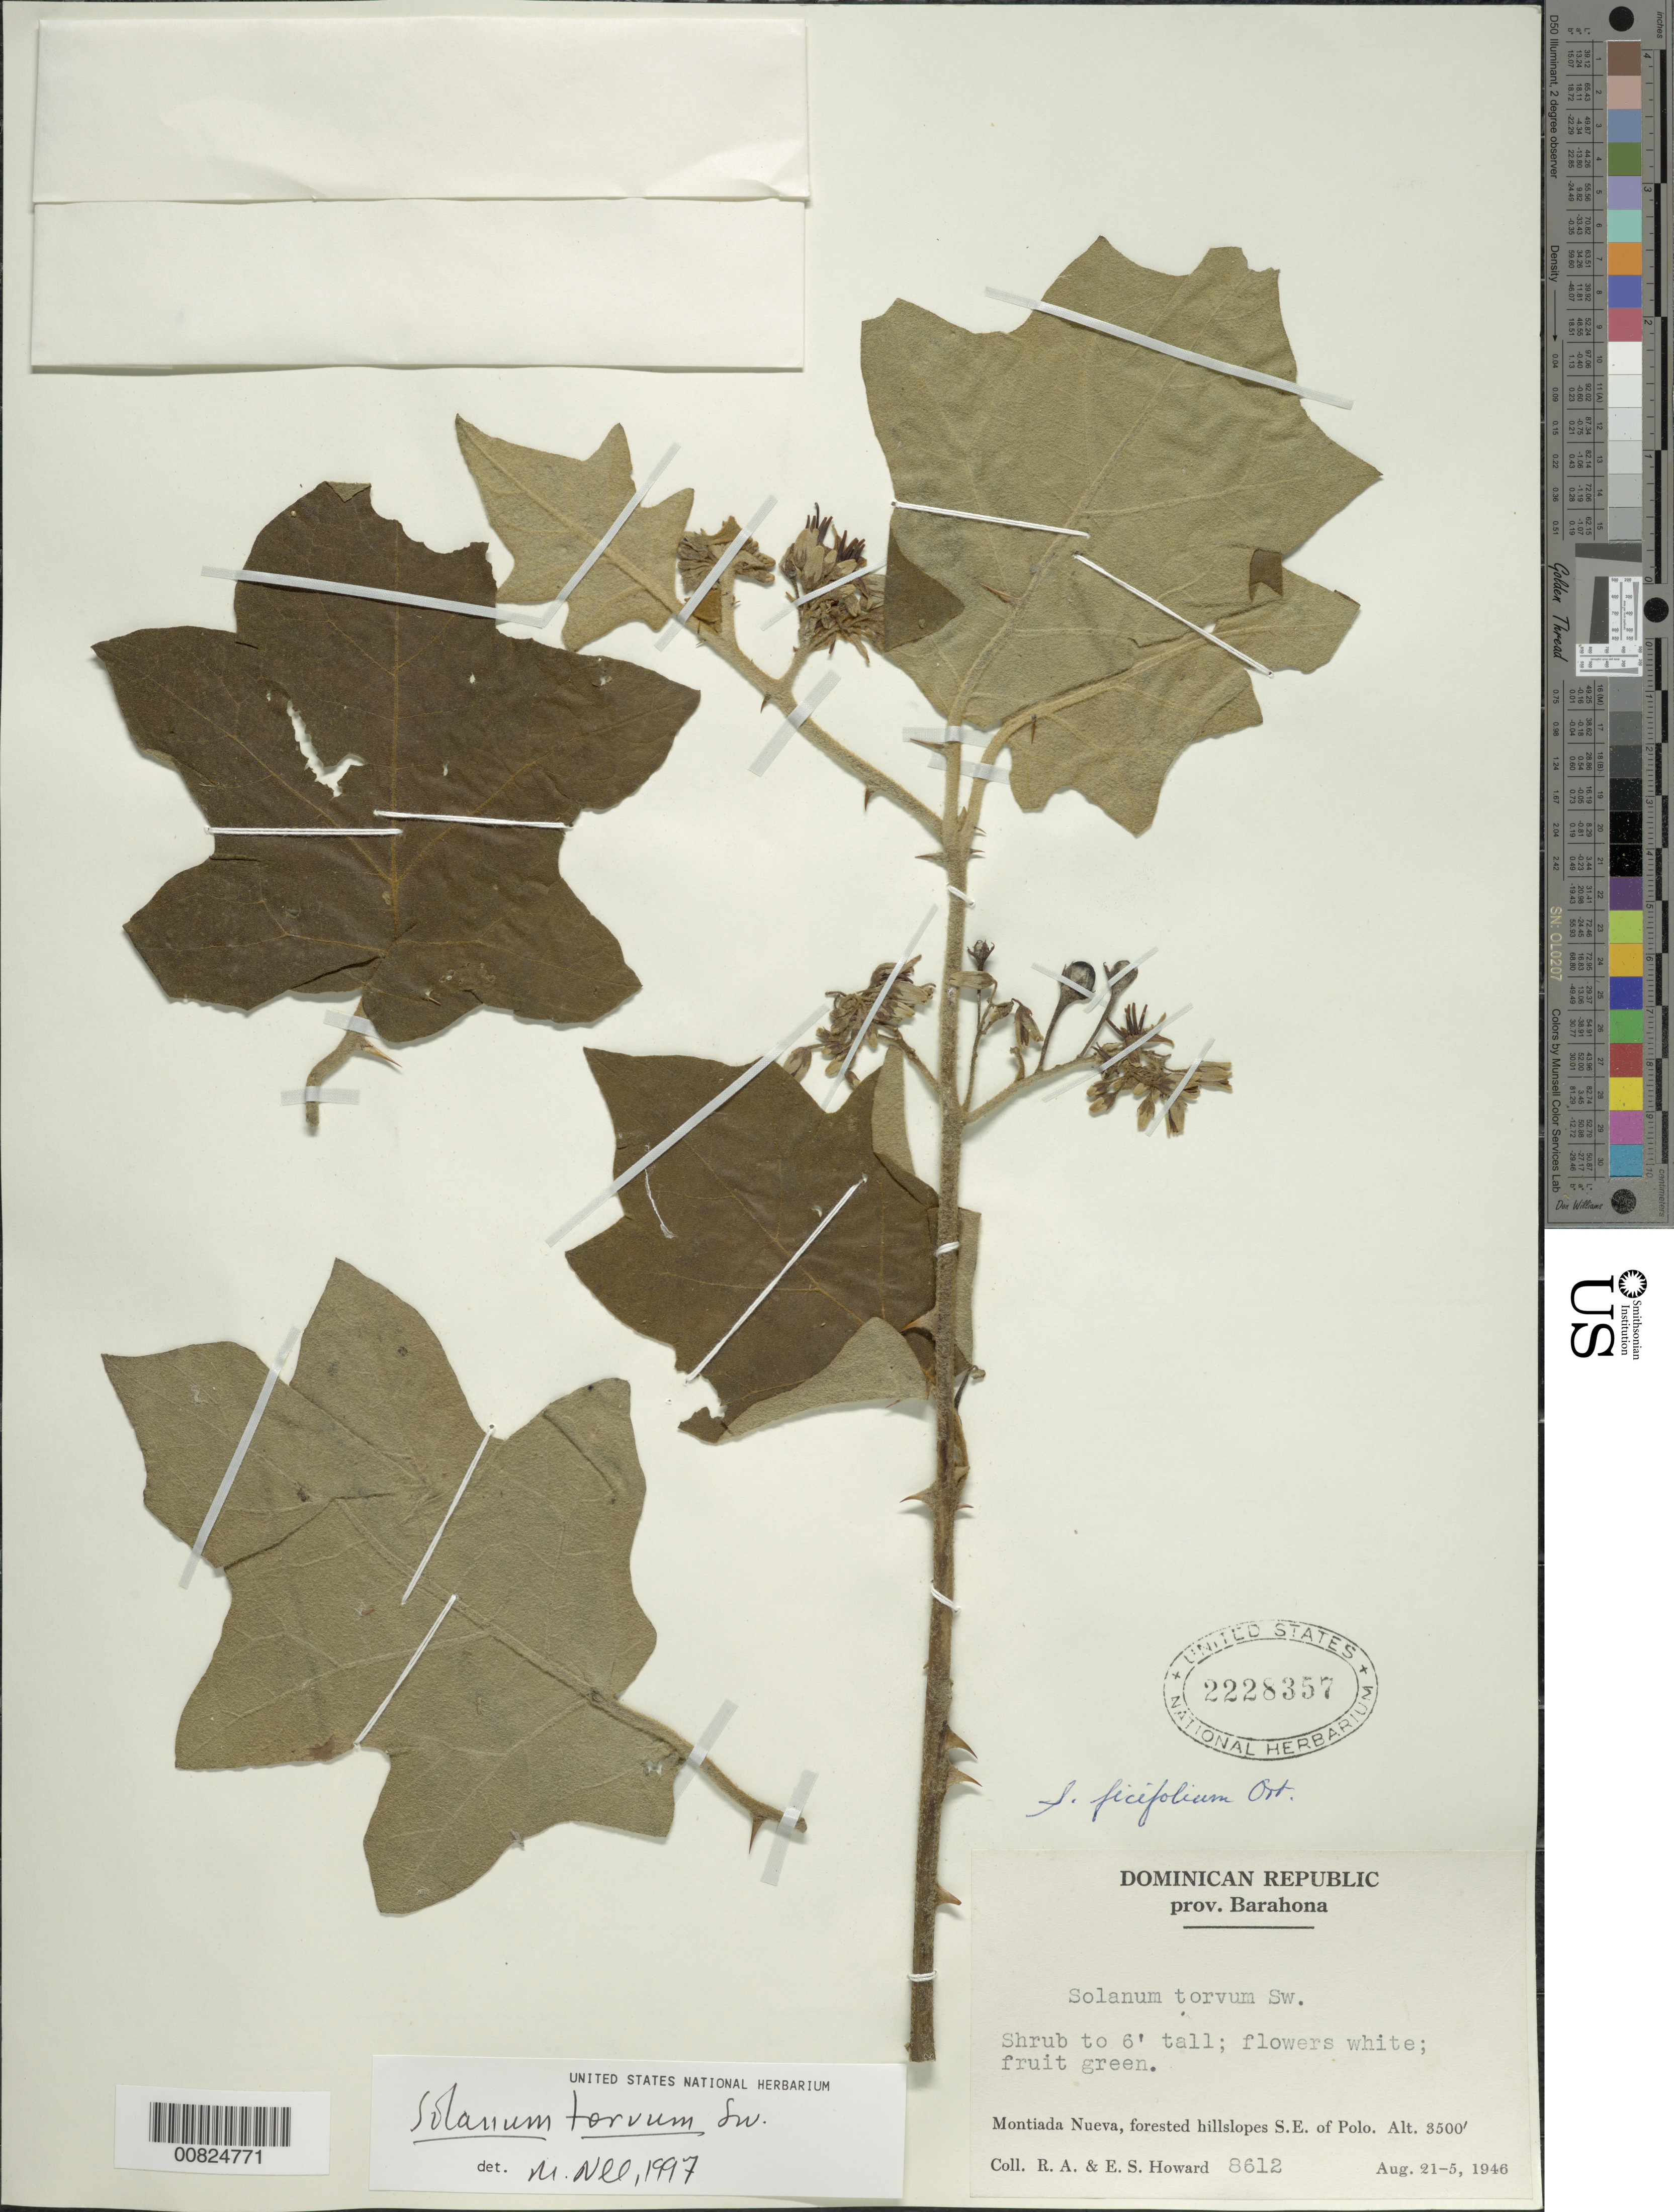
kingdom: Plantae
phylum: Tracheophyta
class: Magnoliopsida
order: Solanales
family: Solanaceae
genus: Solanum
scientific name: Solanum torvum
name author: Sw.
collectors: R. A. Howard & E. S. Howard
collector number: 8612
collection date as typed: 21 Aug 1946 to 25 Aug 1946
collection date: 1946-08-21/1946-08-25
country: Dominican Republic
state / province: Barahona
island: Hispaniola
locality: Montiado Nueva, SE of Polo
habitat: Forested hillslopes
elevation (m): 1067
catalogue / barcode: US 2228357